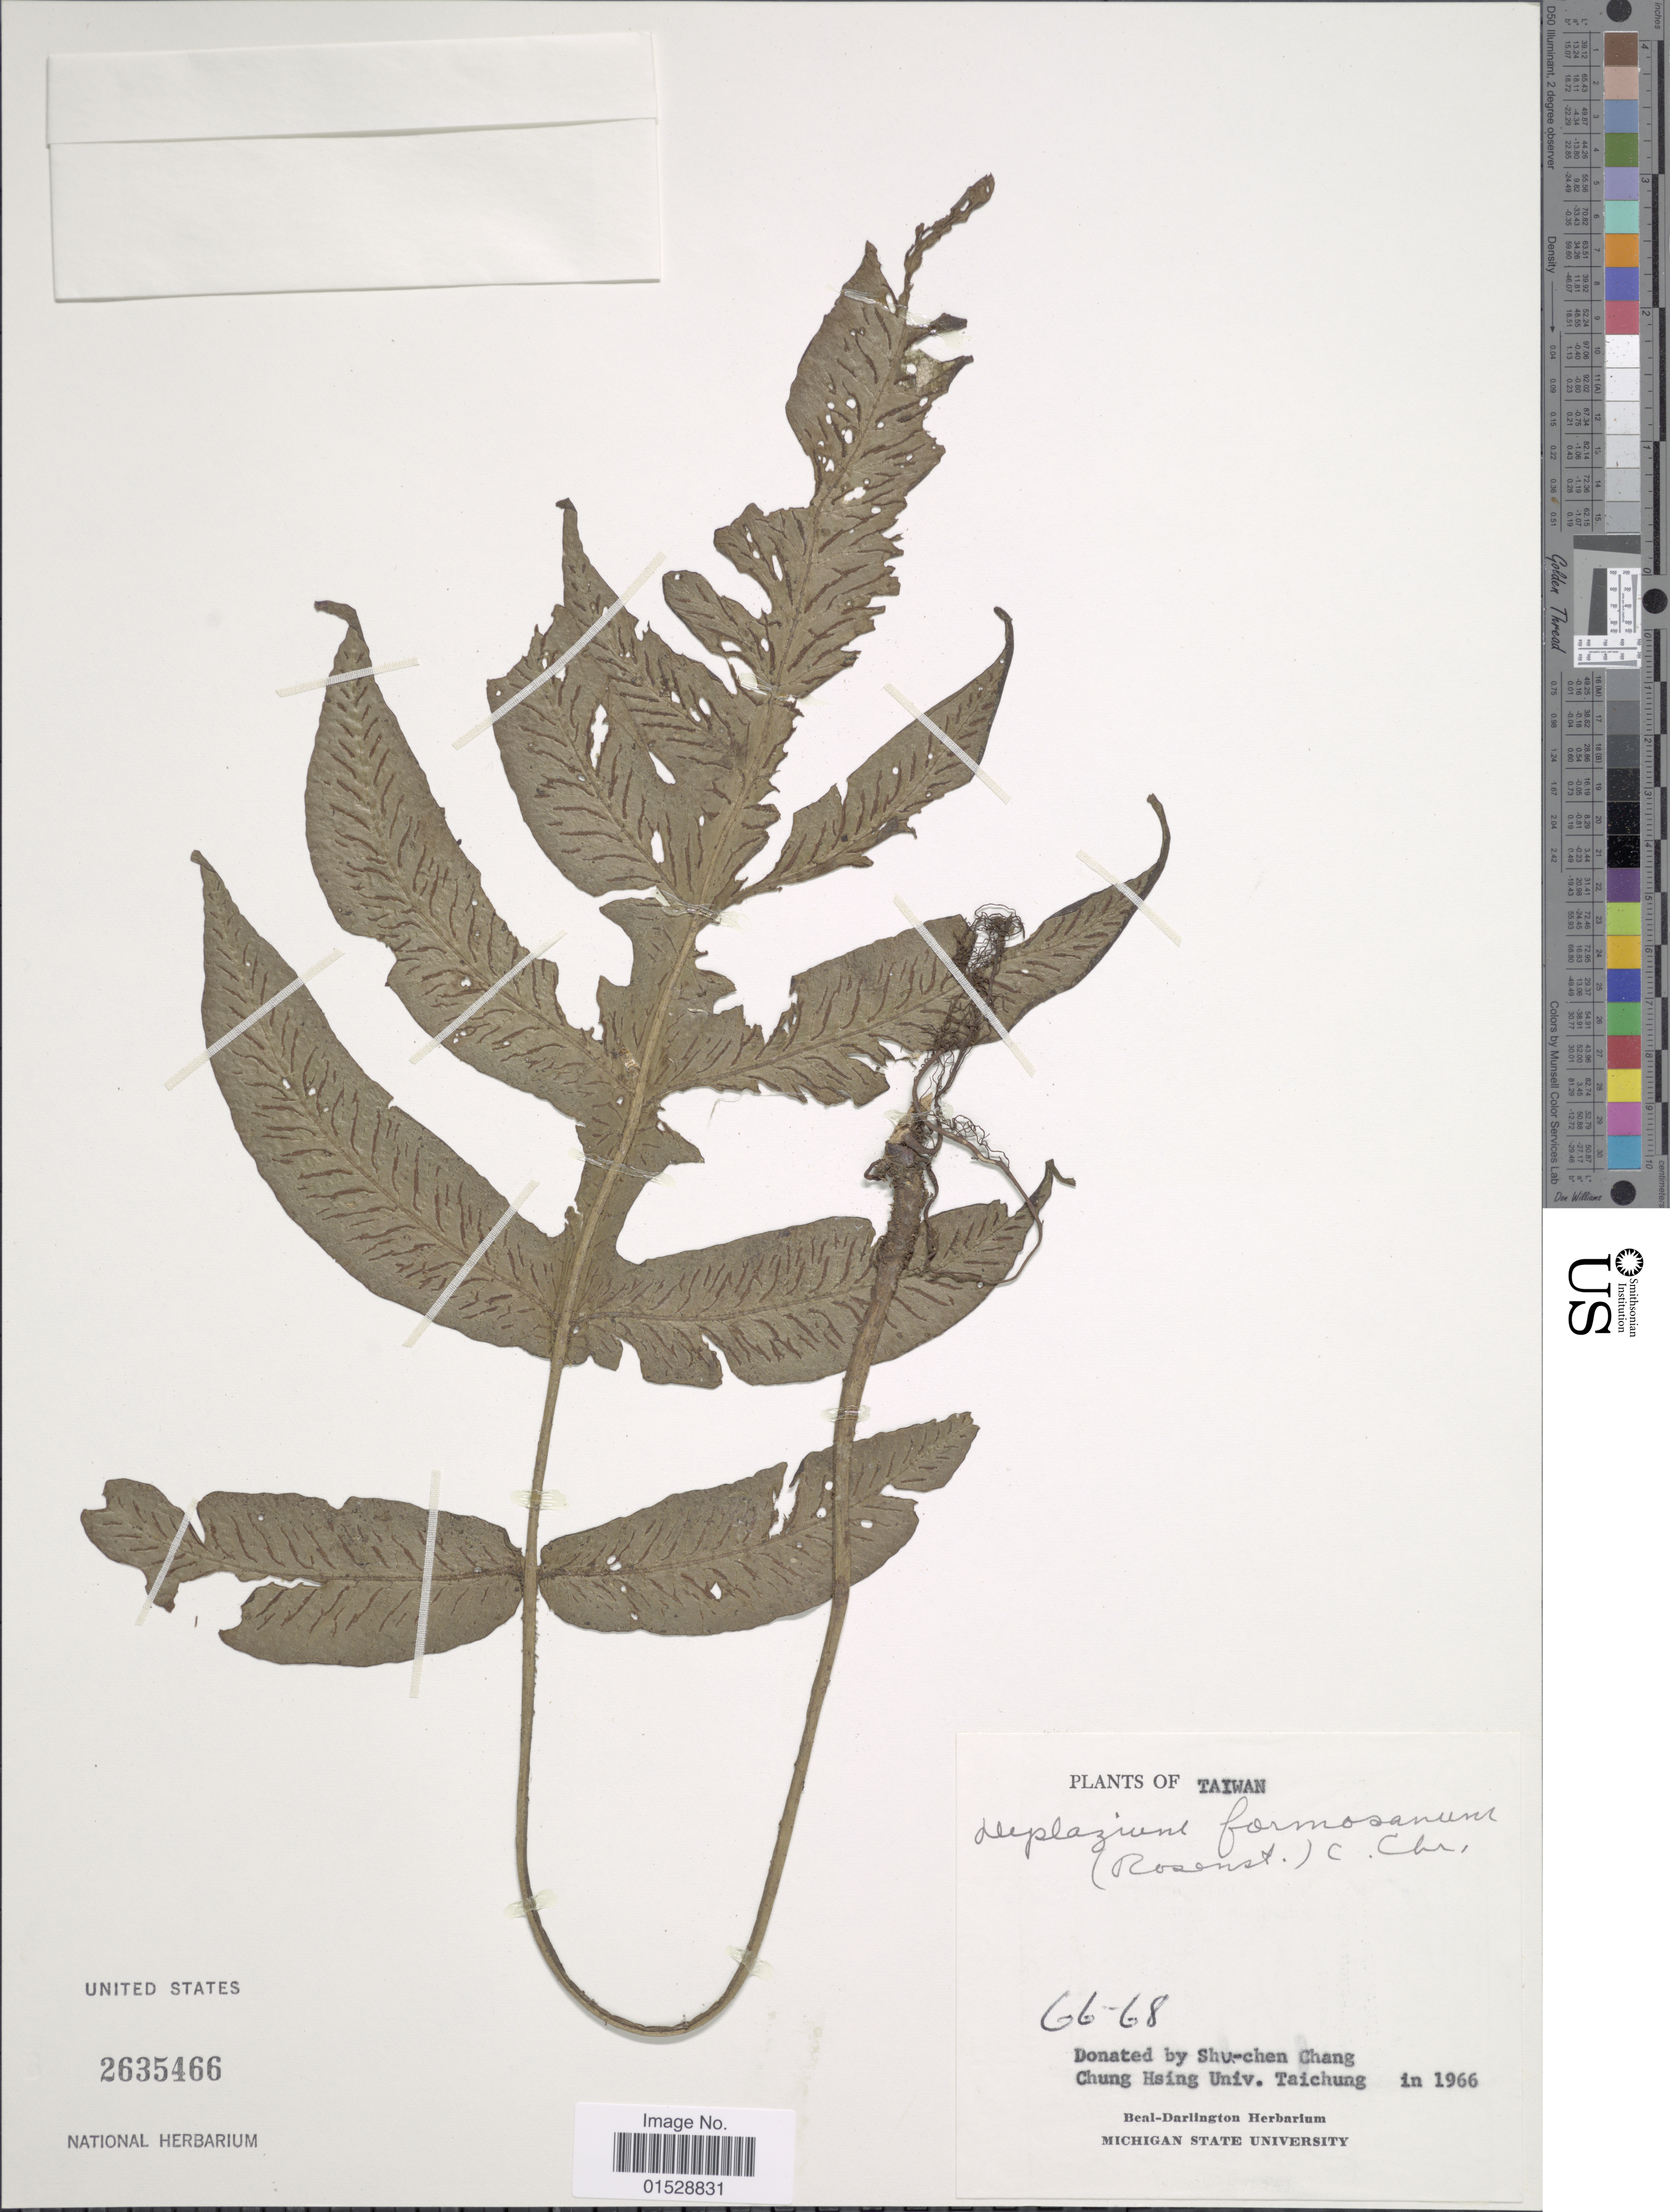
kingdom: Plantae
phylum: Tracheophyta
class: Polypodiopsida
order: Polypodiales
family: Athyriaceae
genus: Deparia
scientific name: Deparia formosana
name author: (Rosenst.) R. Sano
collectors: ex herb. Beal-Darlington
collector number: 66-68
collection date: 1966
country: Taiwan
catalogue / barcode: US 2635466